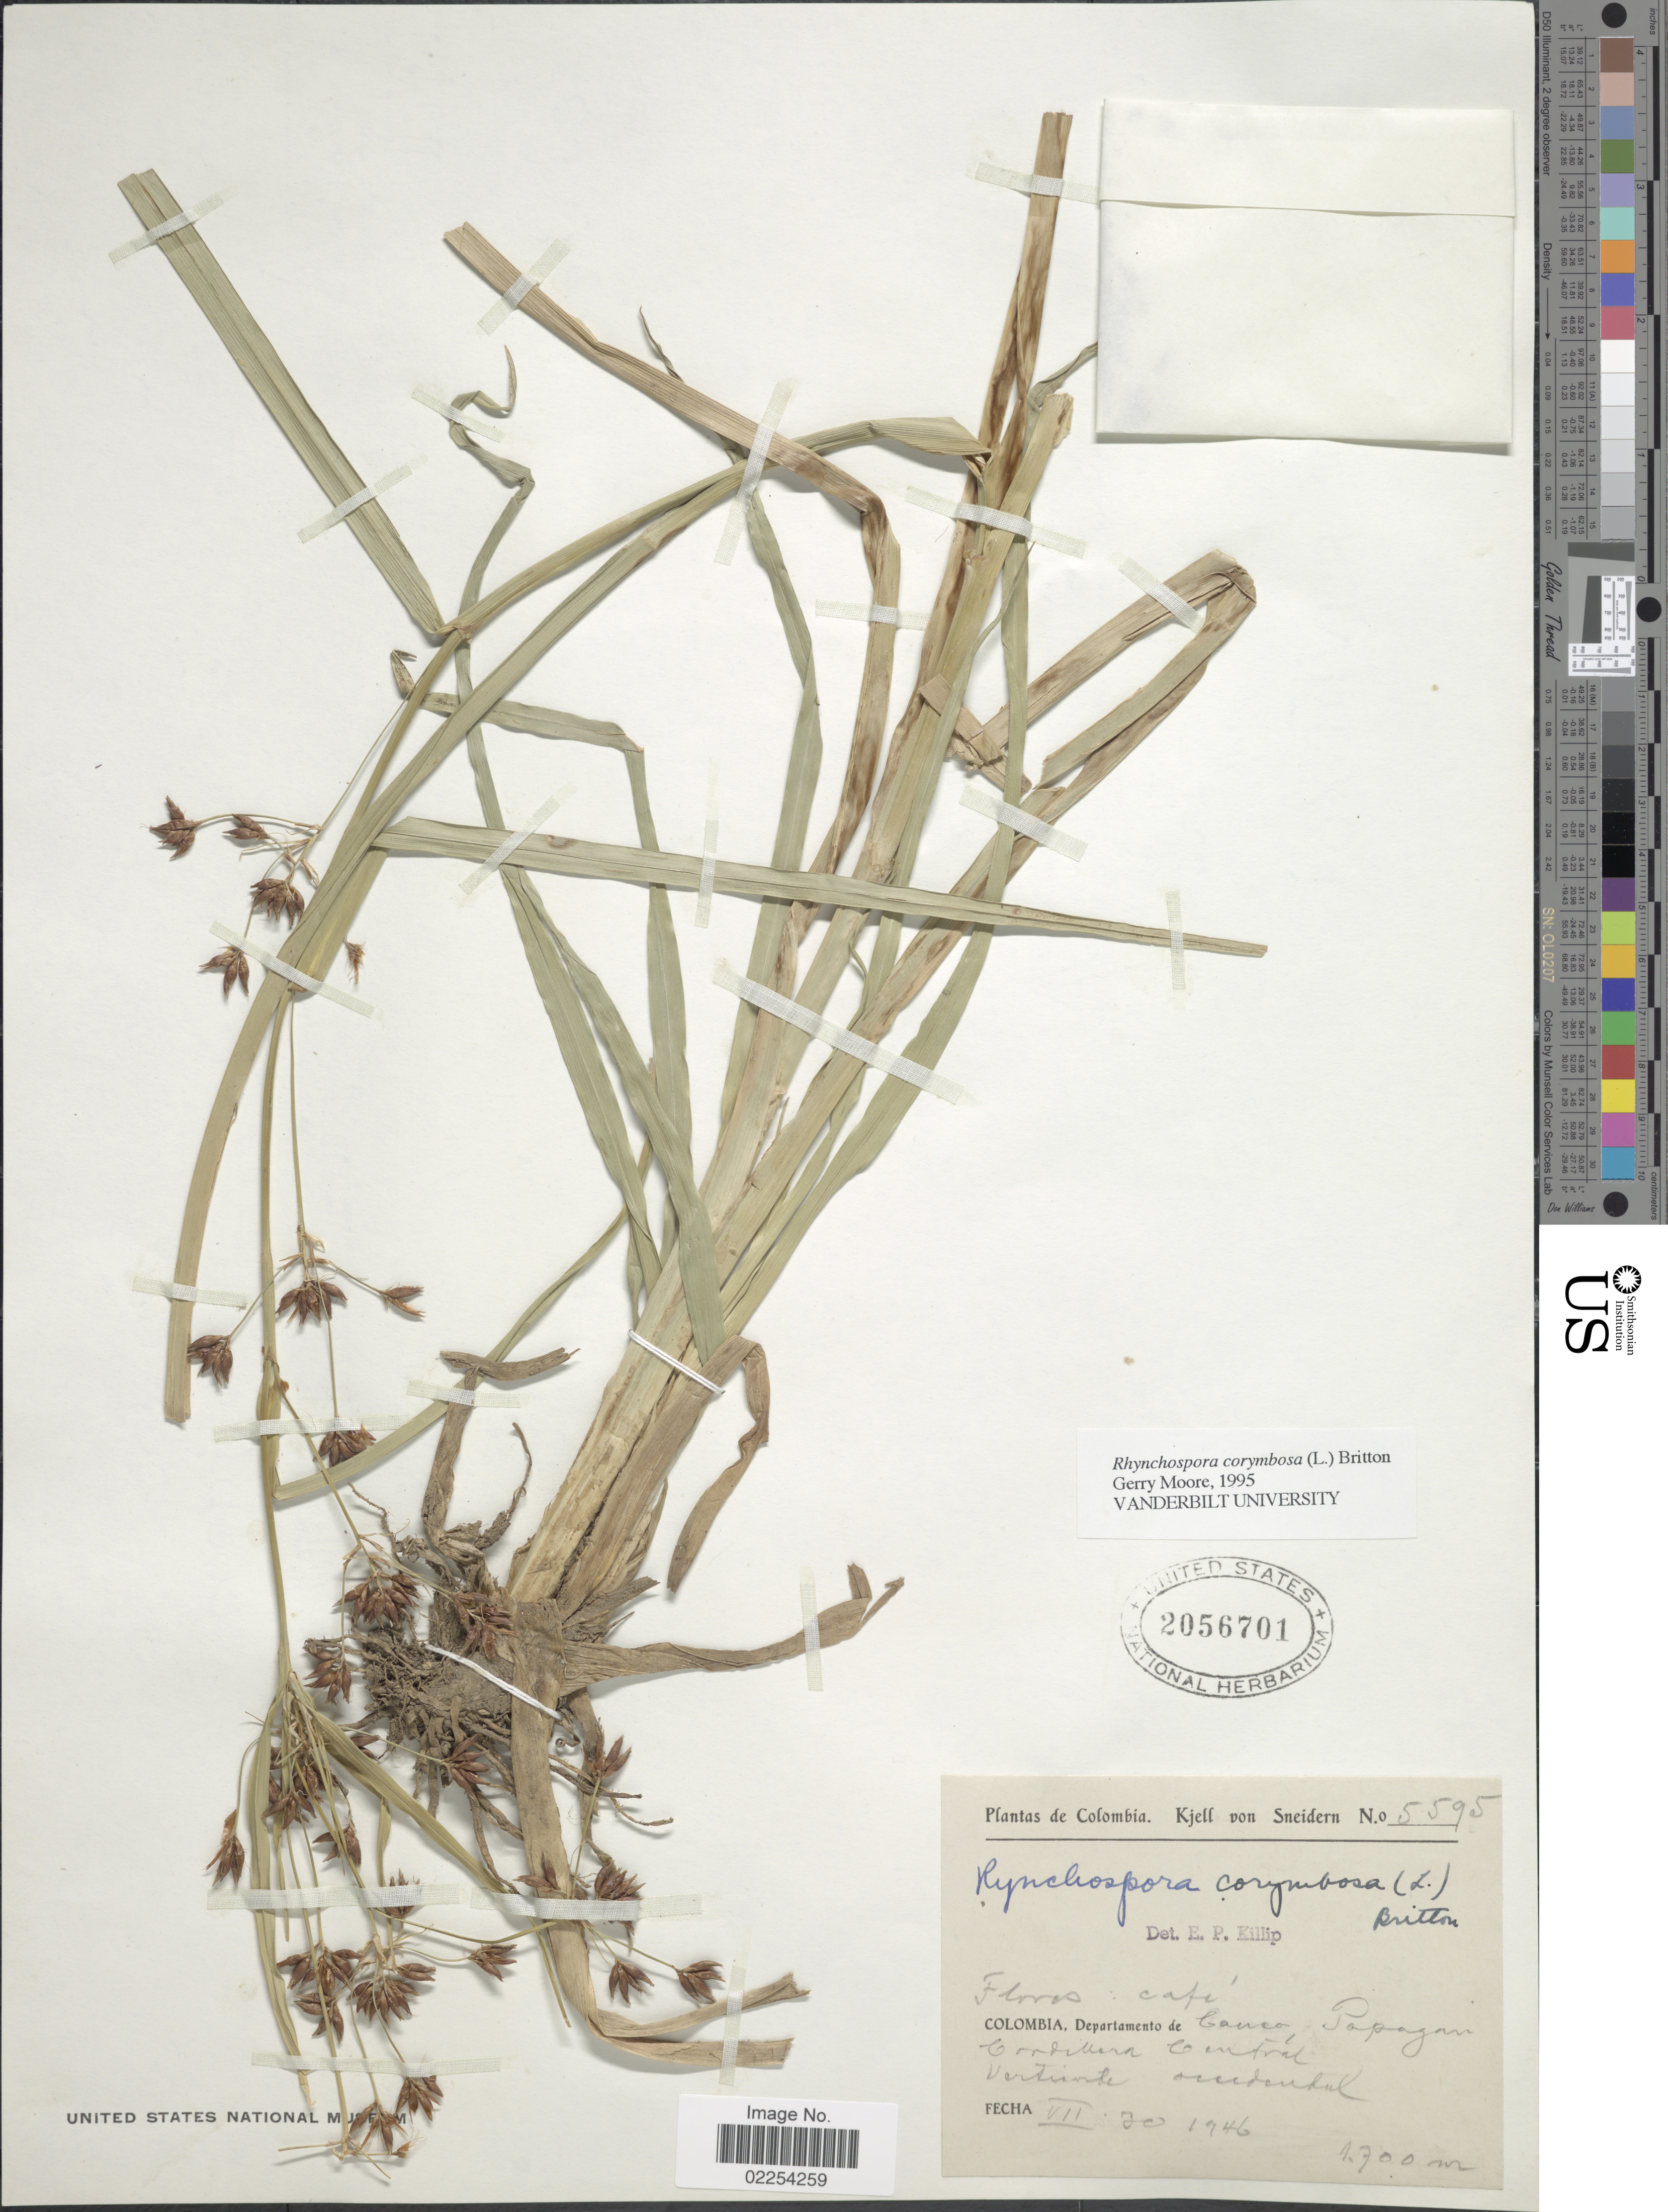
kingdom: Plantae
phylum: Tracheophyta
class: Liliopsida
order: Poales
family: Cyperaceae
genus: Rhynchospora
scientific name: Rhynchospora corymbosa var. asperula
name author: (Nees) Kük.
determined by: Weber, P., (ICN), Universidade Federal do Rio Grande do Sul (BRAZIL)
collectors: K. von Sneidern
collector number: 5595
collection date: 1946-07-30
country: Colombia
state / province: Cauca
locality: Colombia, Deoartamento de Cauca, Popayan Cordillera Central, Vertiente occidental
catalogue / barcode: US 2056701